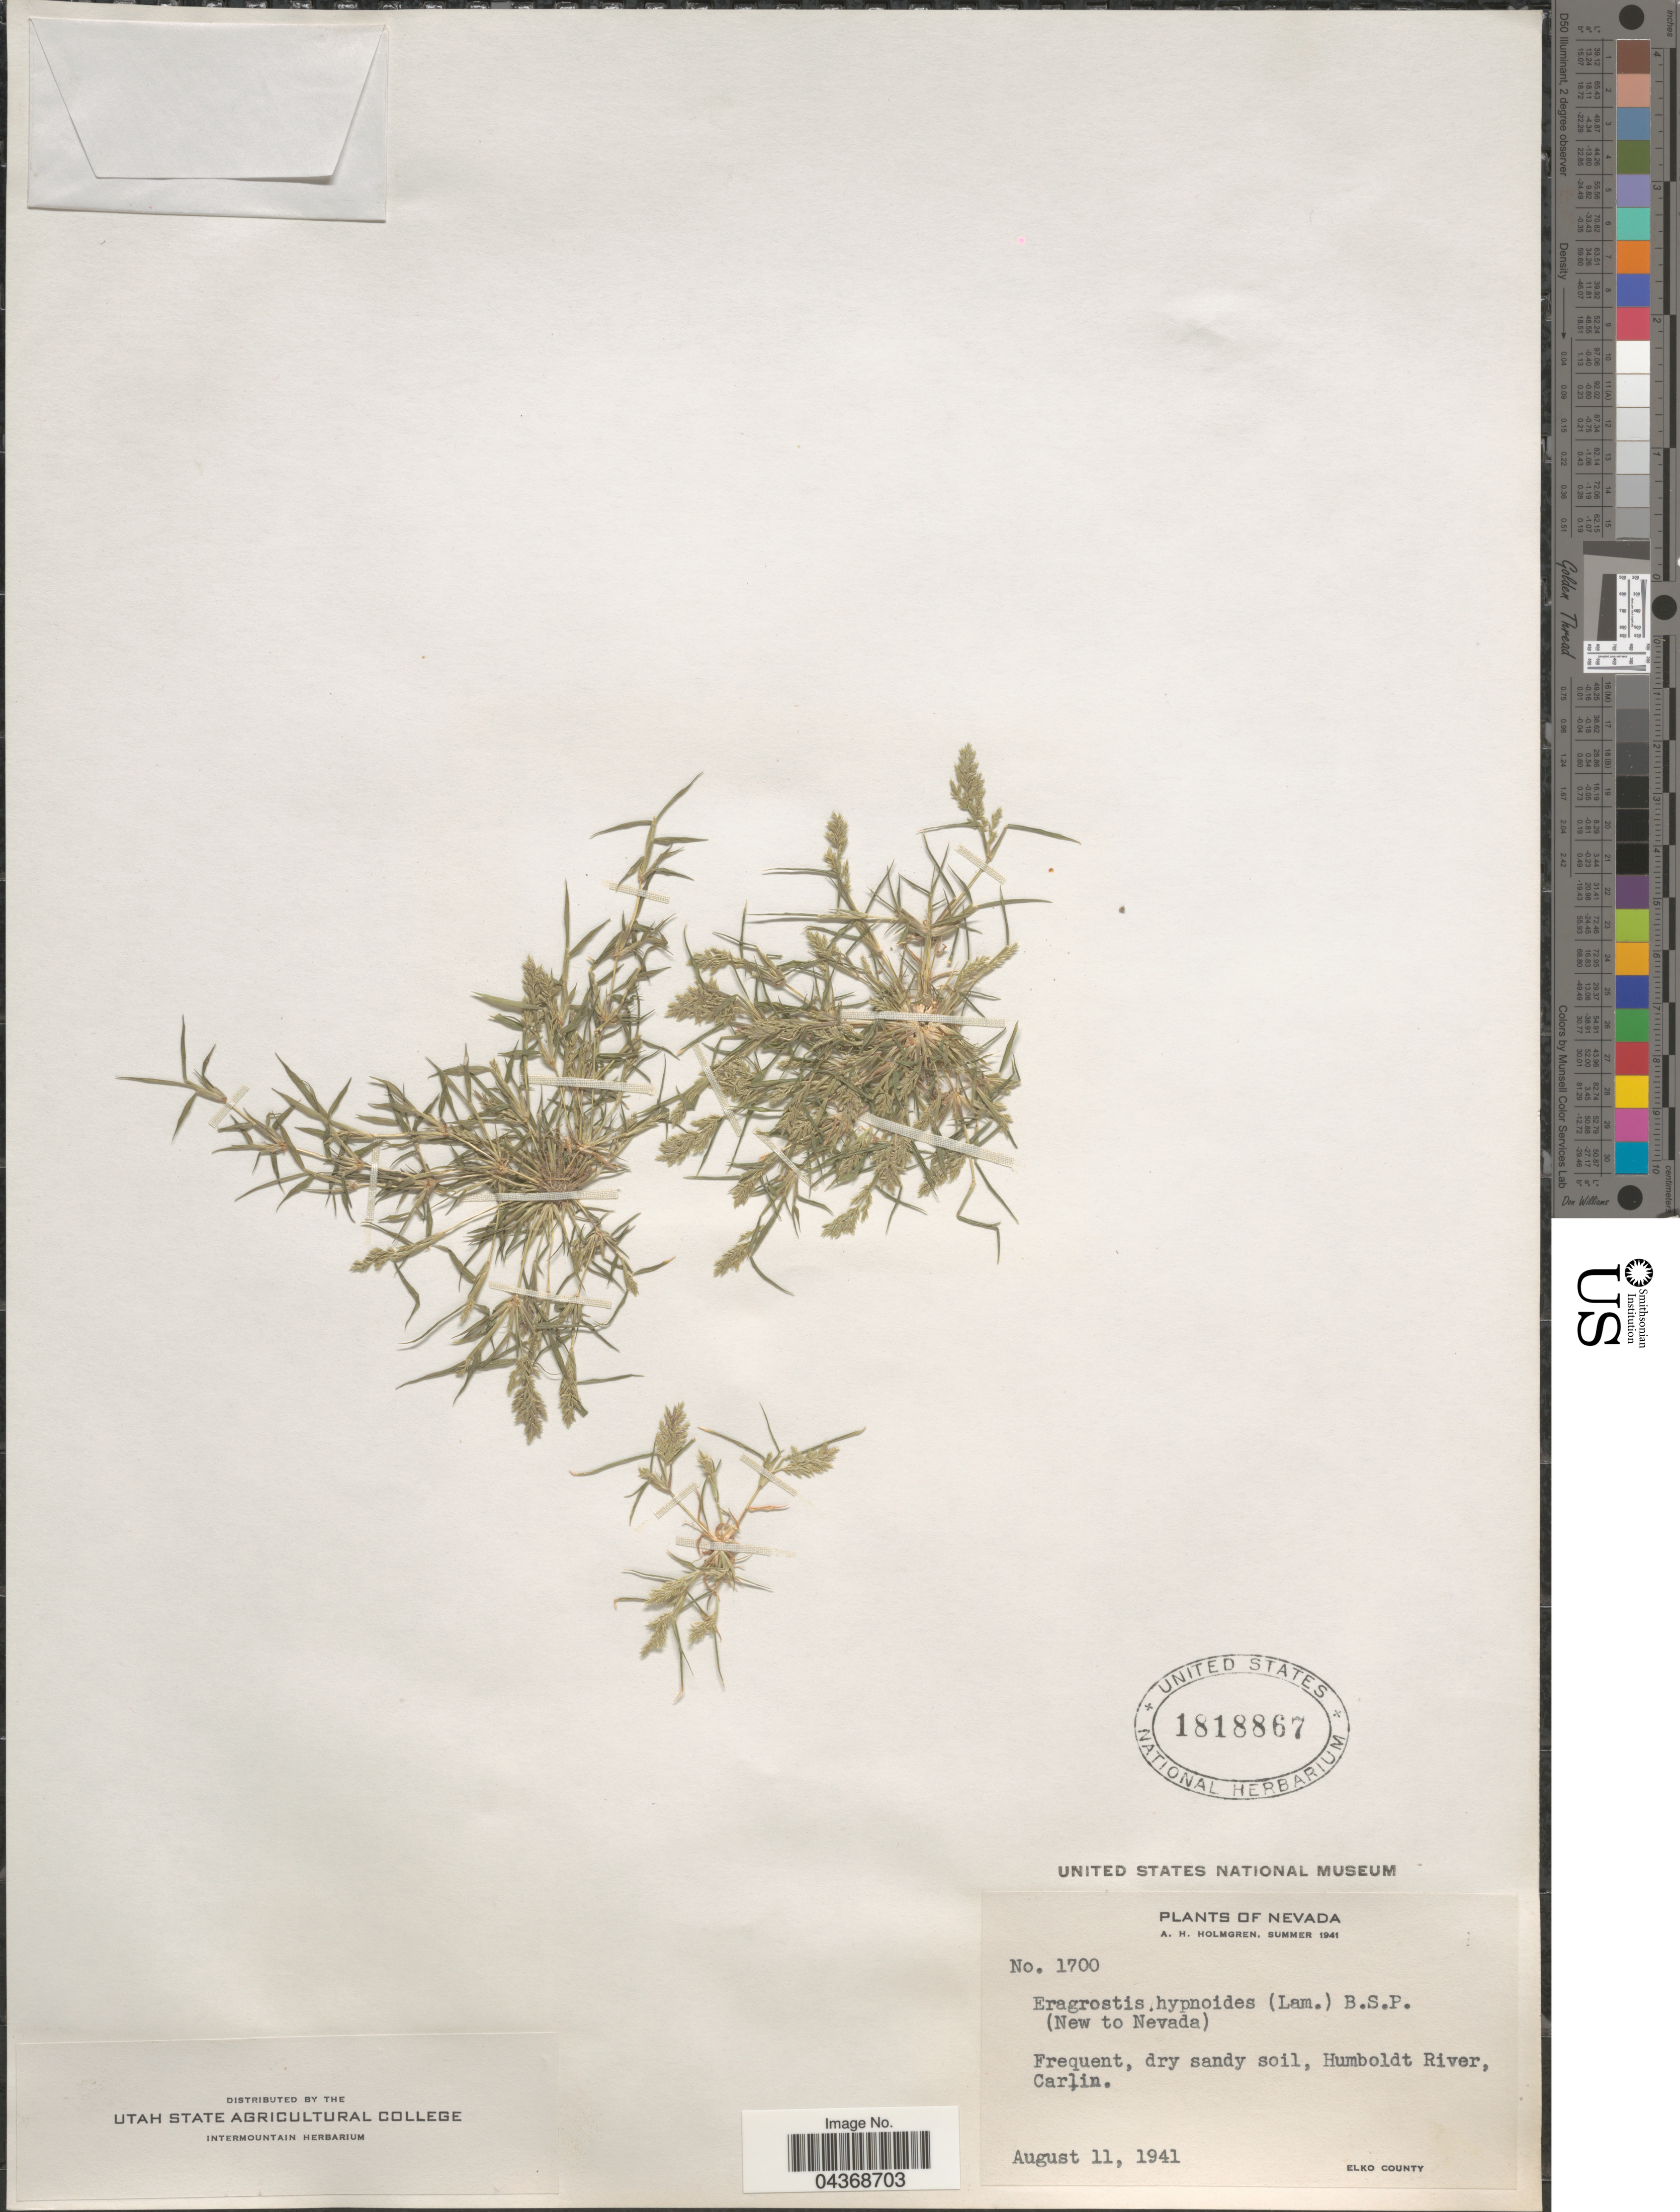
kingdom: Plantae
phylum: Tracheophyta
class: Liliopsida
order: Poales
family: Poaceae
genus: Eragrostis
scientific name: Eragrostis hypnoides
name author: (Lam.) Britton, Stearns & Poggenb.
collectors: A. H. Holmgren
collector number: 1700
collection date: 1941-08-11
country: United States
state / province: Nevada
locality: Humboldt River, Carlin. Elko County.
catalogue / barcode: US 1818867